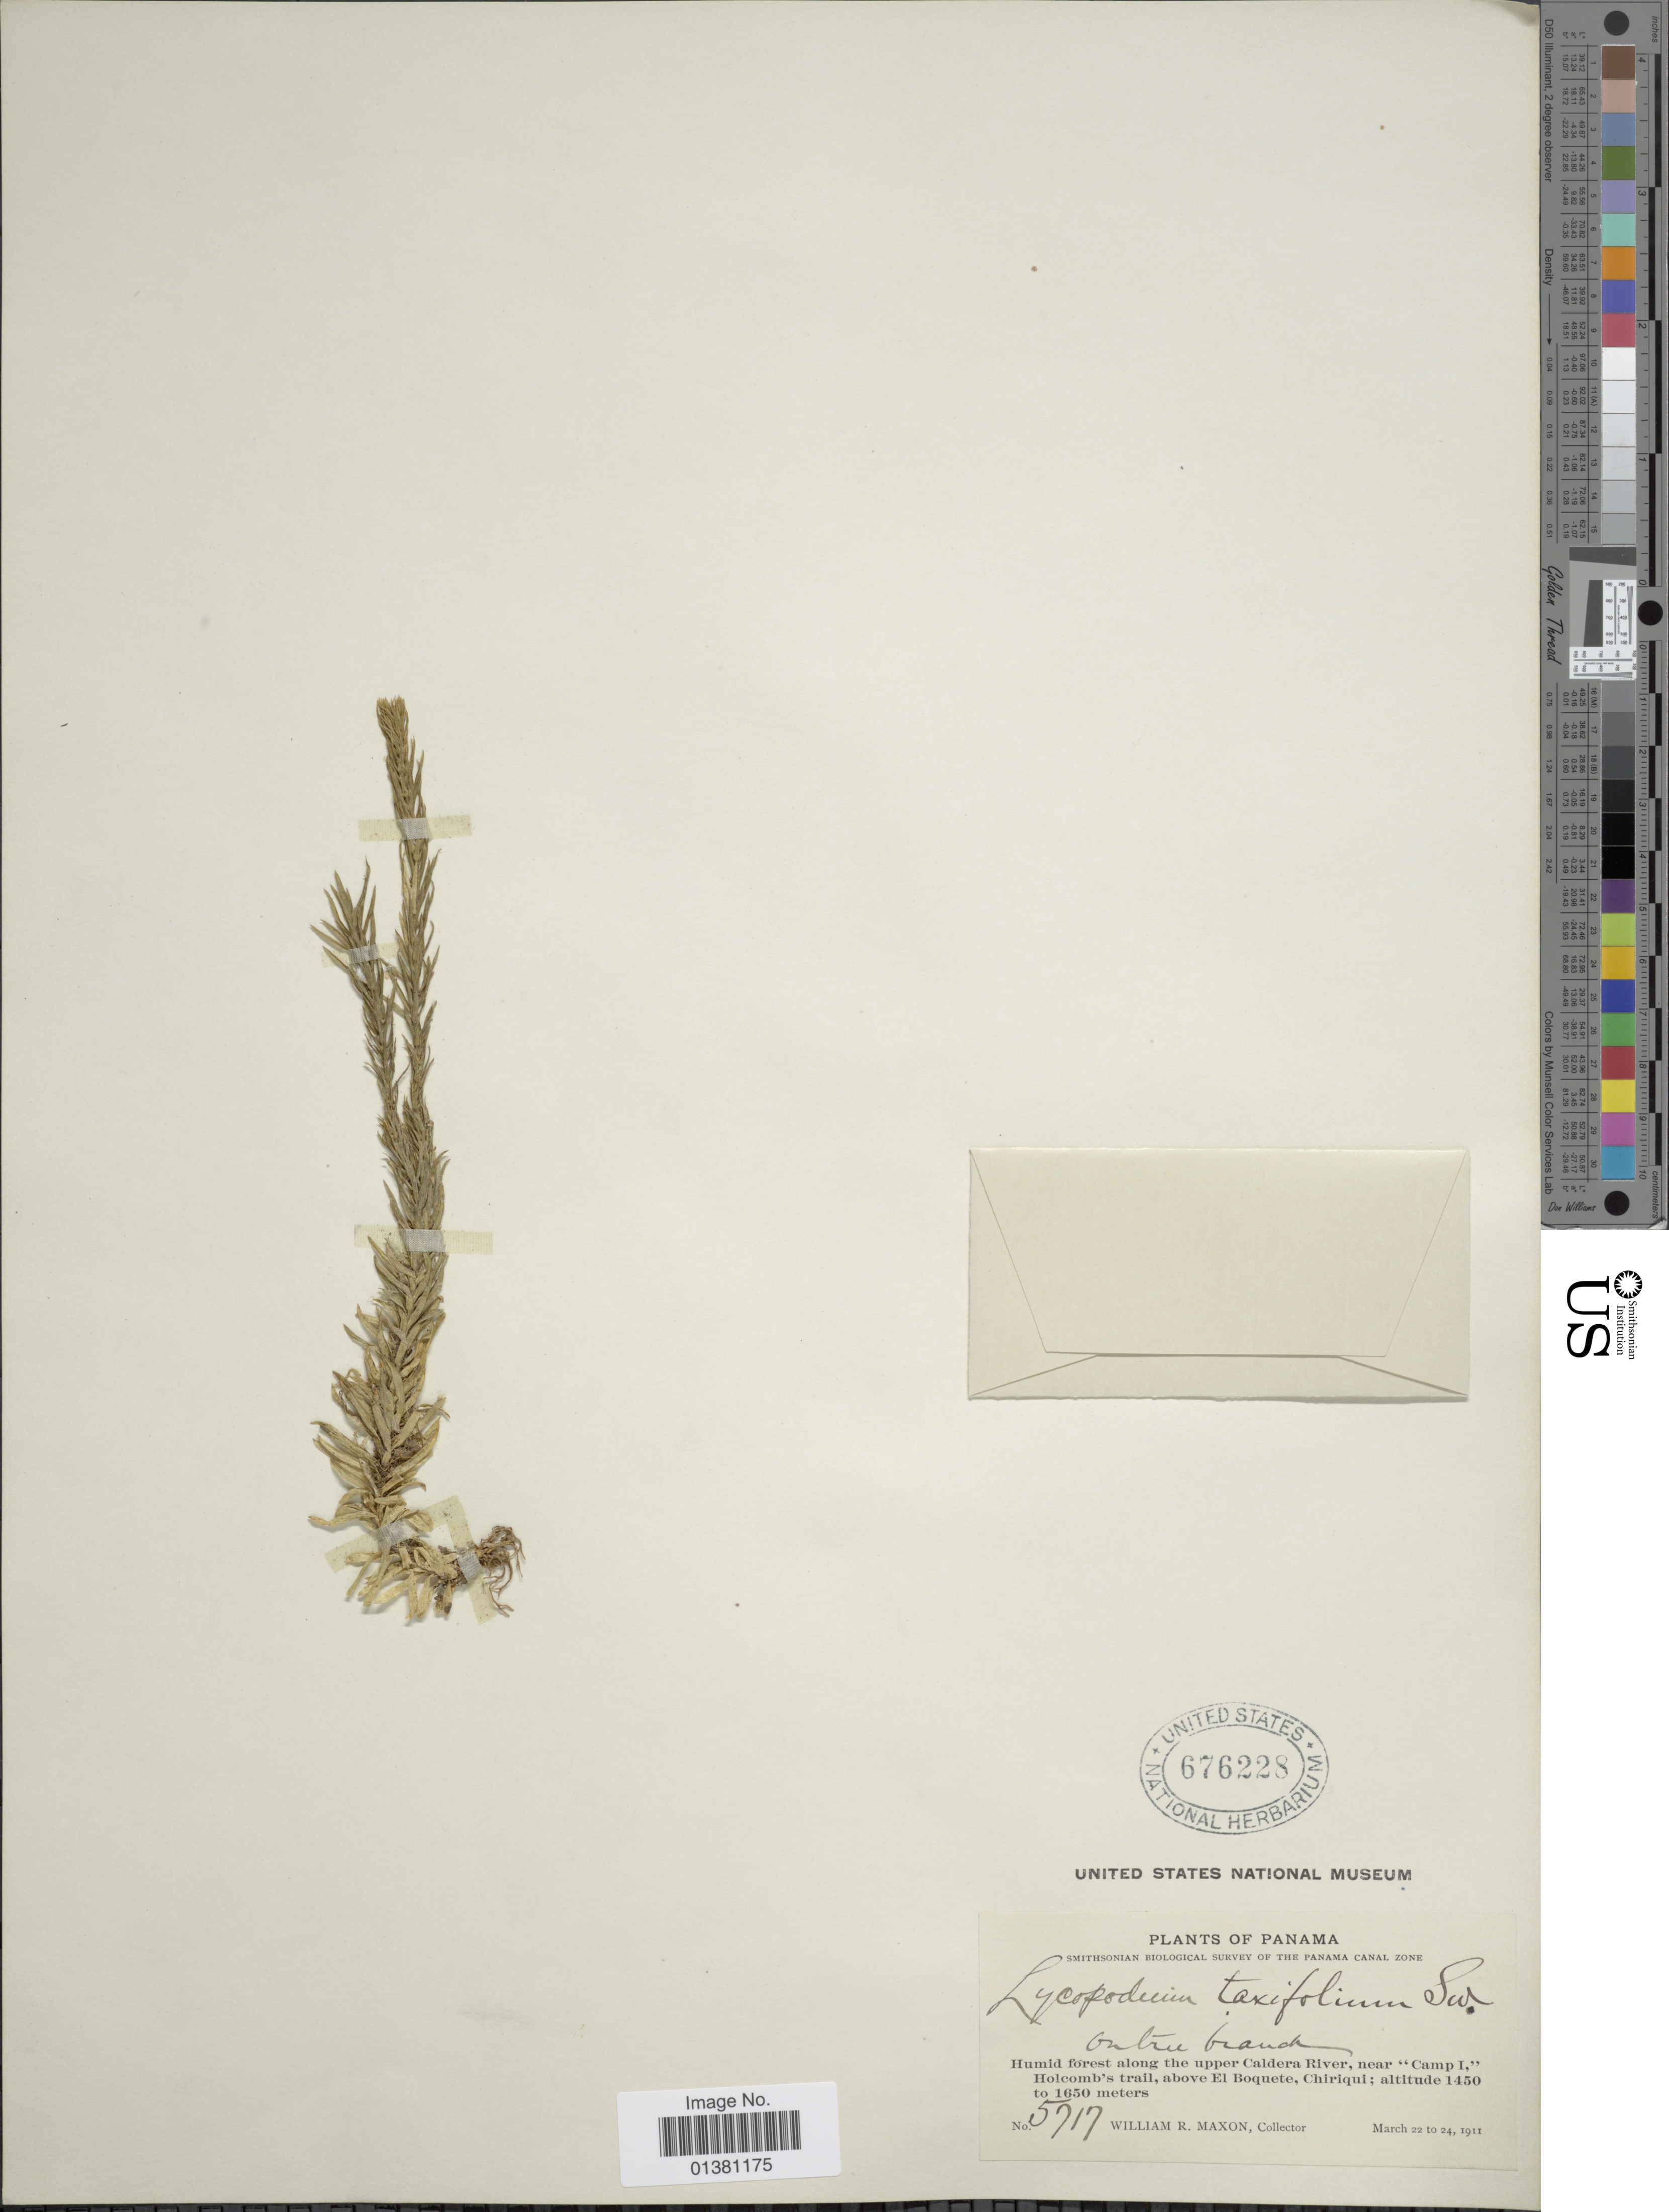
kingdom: Plantae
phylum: Tracheophyta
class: Lycopodiopsida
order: Lycopodiales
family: Lycopodiaceae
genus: Phlegmariurus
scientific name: Phlegmariurus tubulosus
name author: (Maxon) B. Øllg.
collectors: W. R. Maxon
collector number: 5717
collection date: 1911-03-22/1911-03-24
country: Panama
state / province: Chiriqui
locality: Humid forest along the upper Caldera River, near 'Camp I' Holcomb's trail, above El Boquete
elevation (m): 1450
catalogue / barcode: US 676228